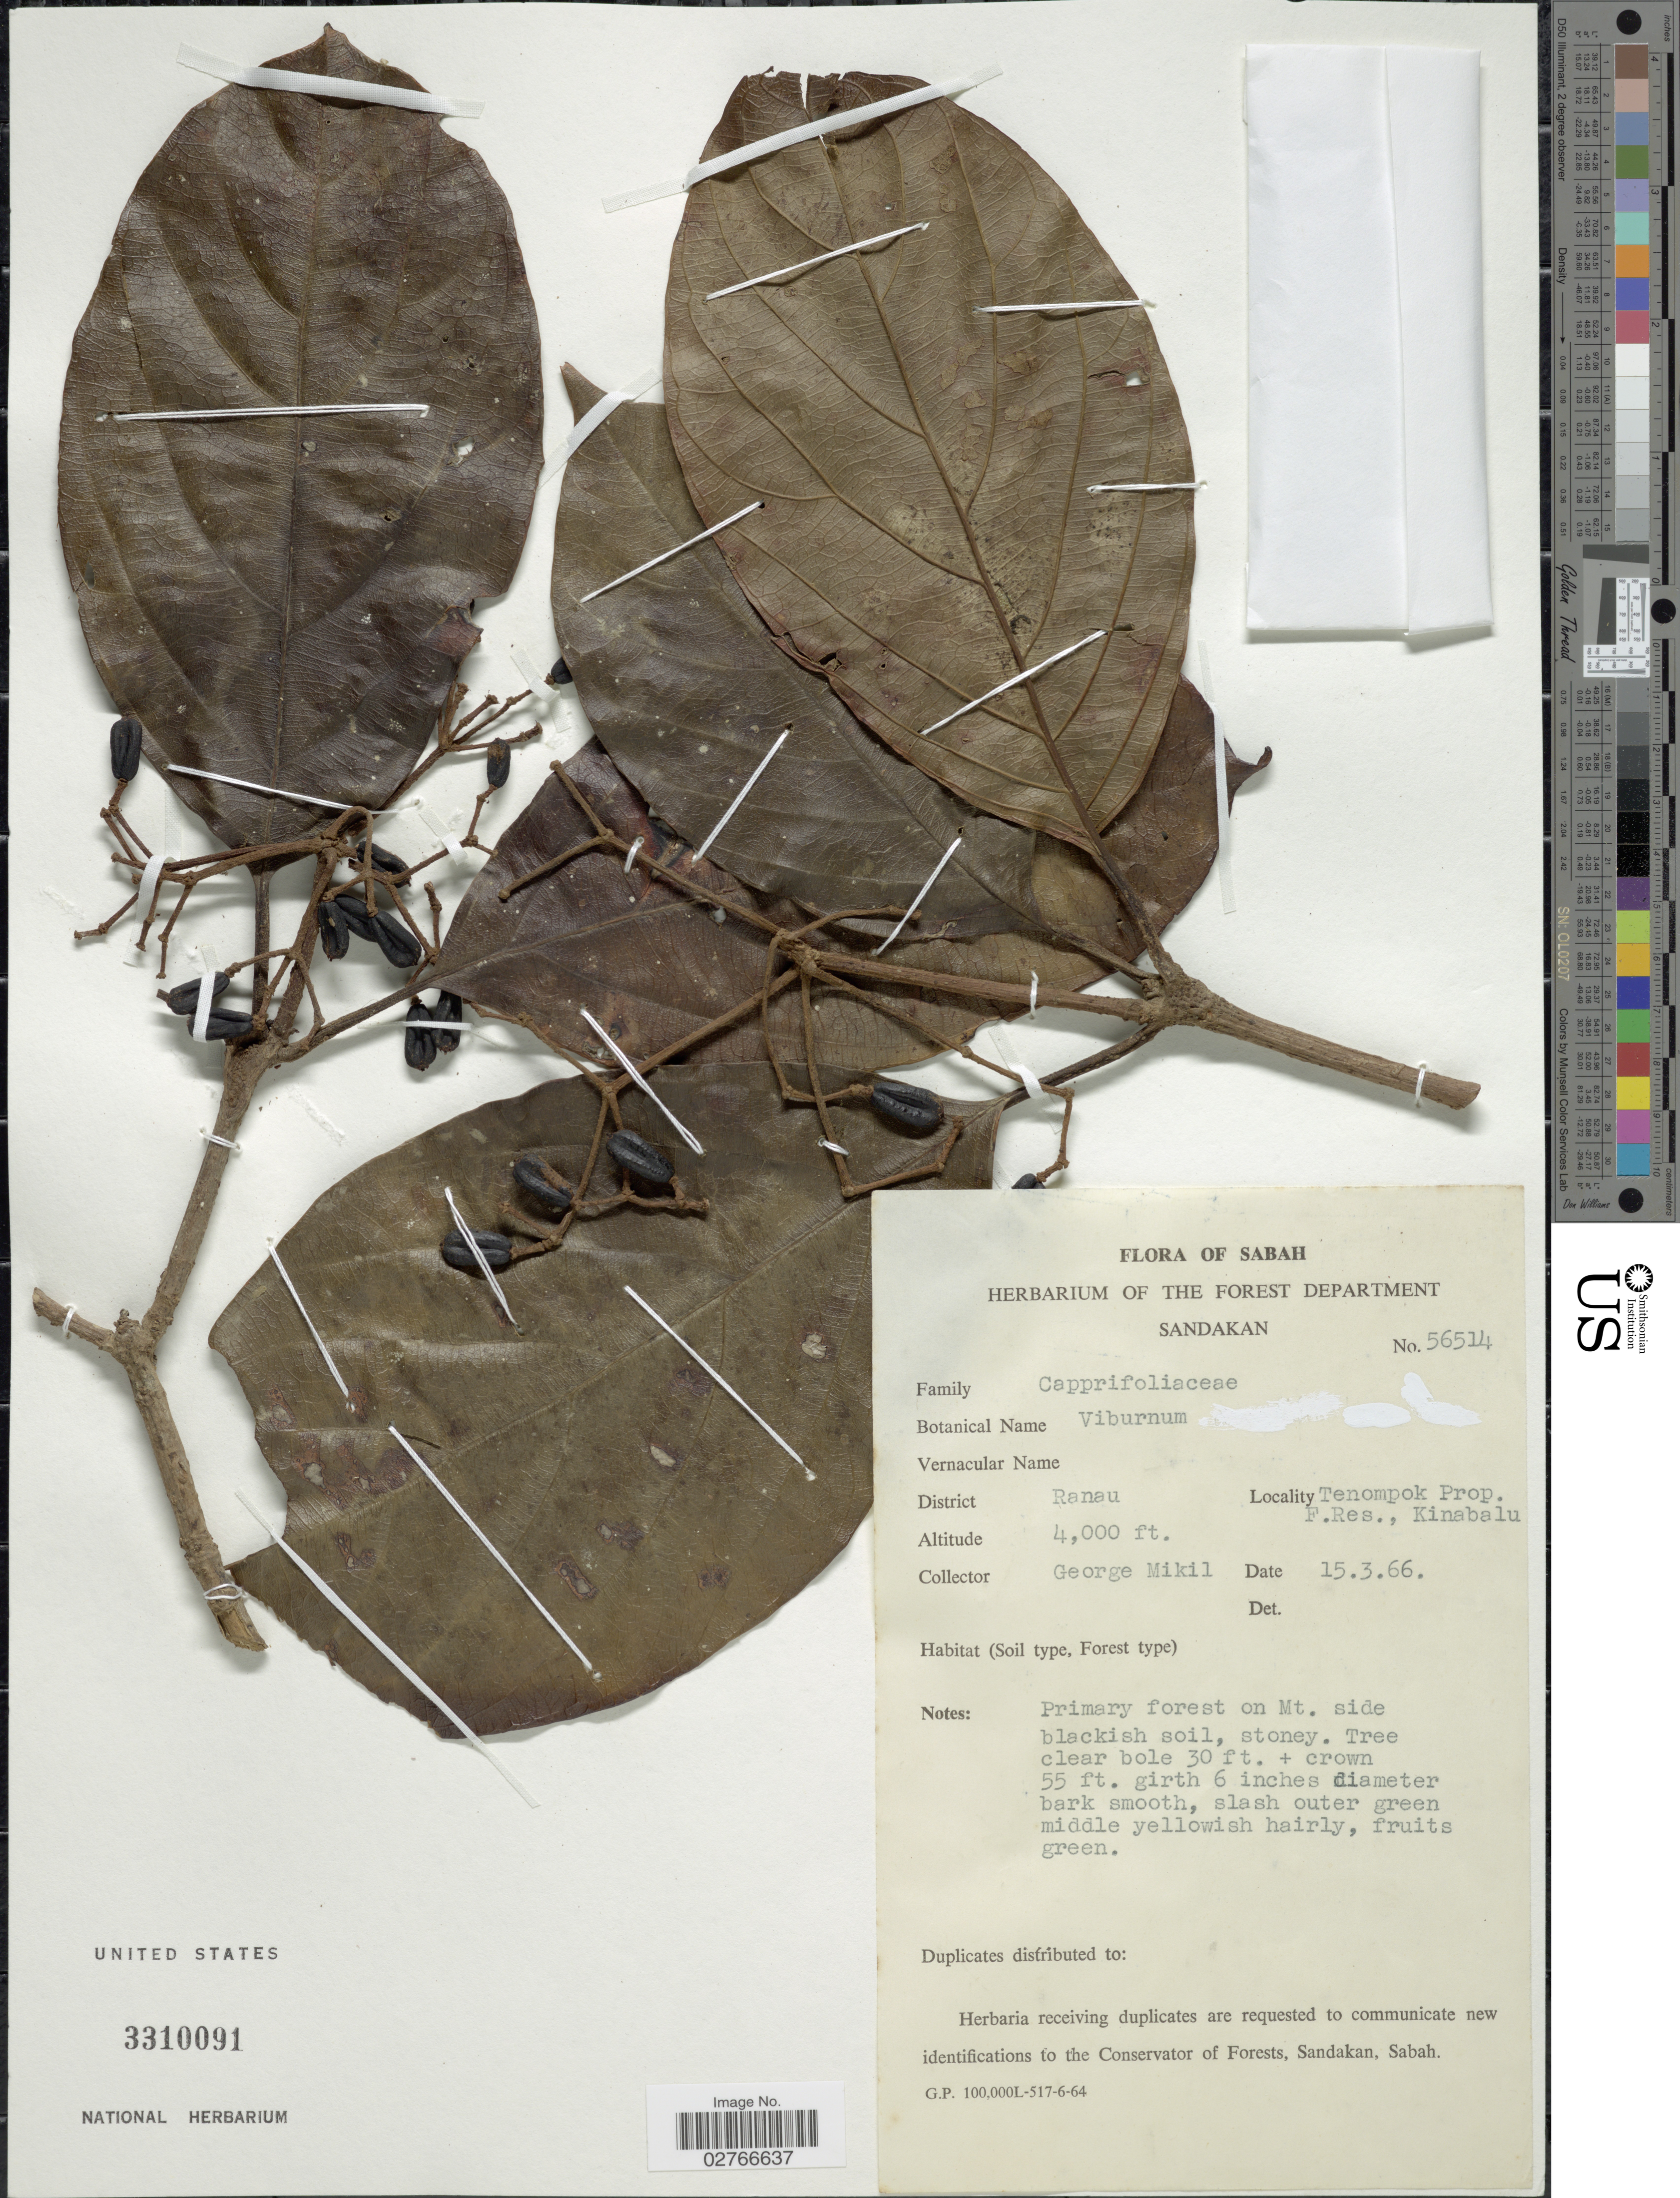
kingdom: Plantae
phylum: Tracheophyta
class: Magnoliopsida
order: Dipsacales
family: Viburnaceae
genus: Viburnum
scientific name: Viburnum sp.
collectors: G. Mikil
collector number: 56514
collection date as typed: Transcribed d/m/y: 15/3/66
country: Malaysia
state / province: Sabah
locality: District Ranau. Tenompok Prop. F.Res., Kinabalu.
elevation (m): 1219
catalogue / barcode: US 3310091